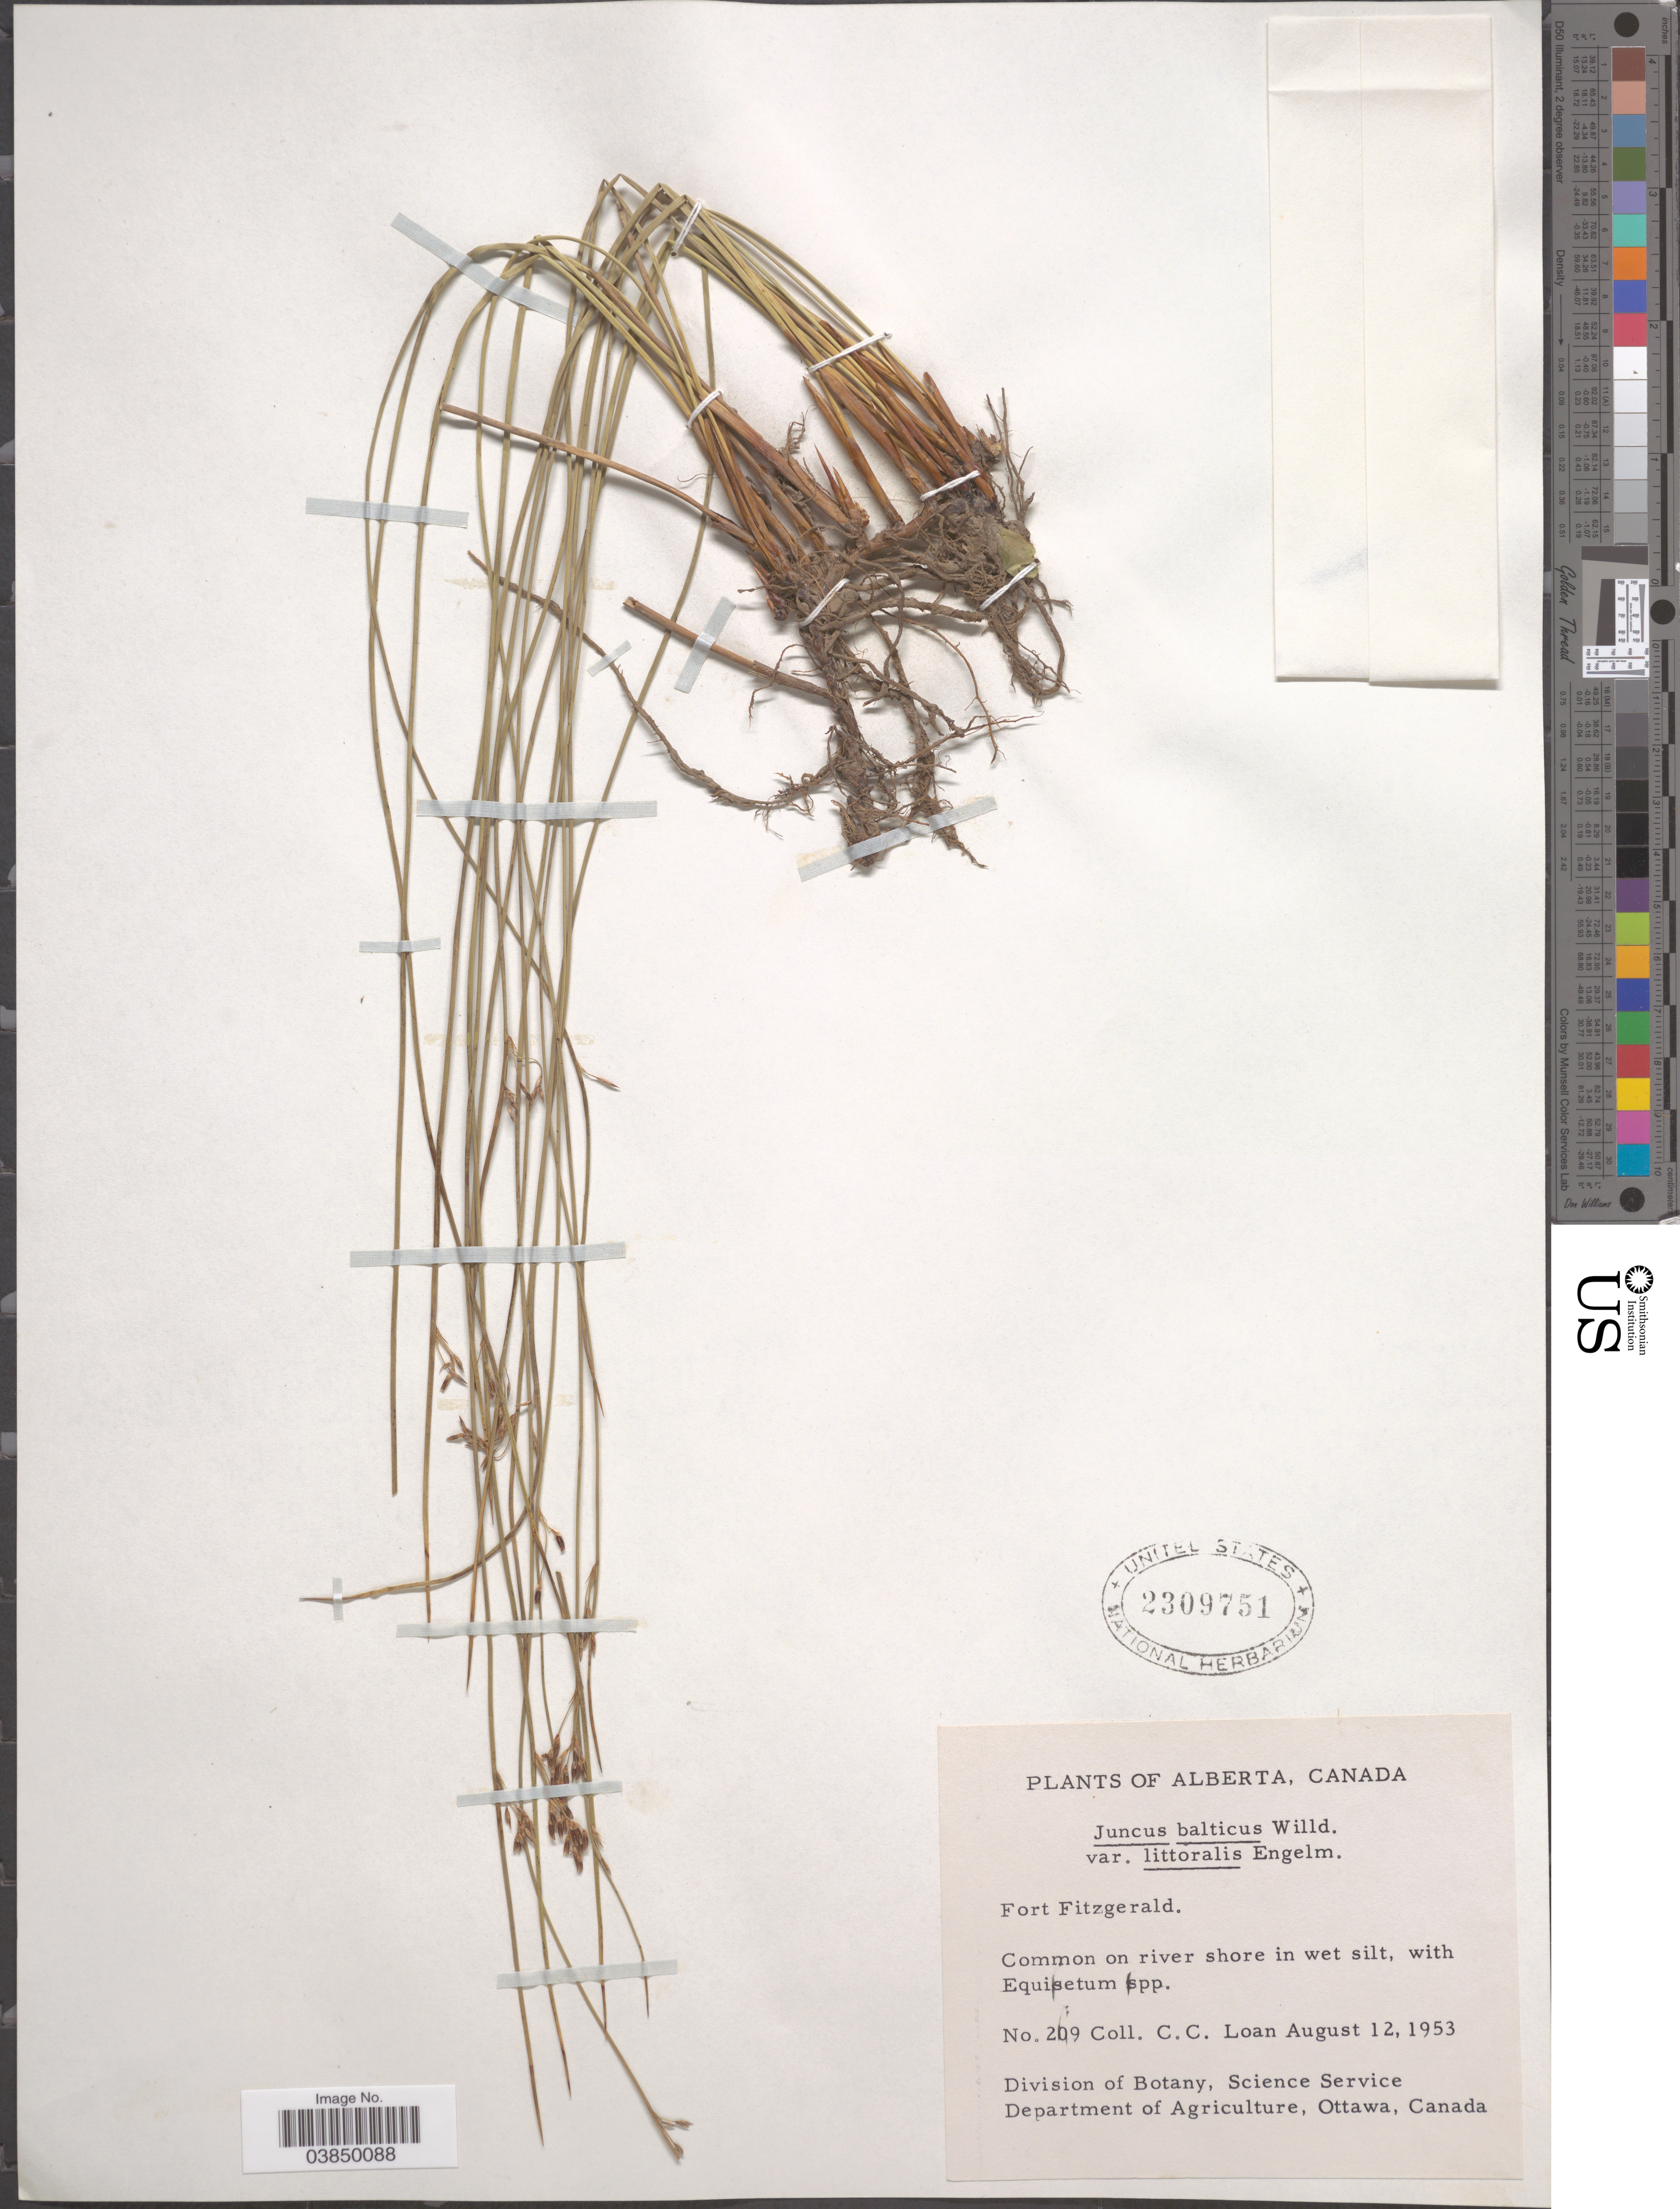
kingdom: Plantae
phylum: Tracheophyta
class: Liliopsida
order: Poales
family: Juncaceae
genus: Juncus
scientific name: Juncus balticus var. littoralis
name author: Engelm.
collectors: C. Loan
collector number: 209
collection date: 1953-08-12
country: Canada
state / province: Alberta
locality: Fort Fitzgerald.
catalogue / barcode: US 2309751